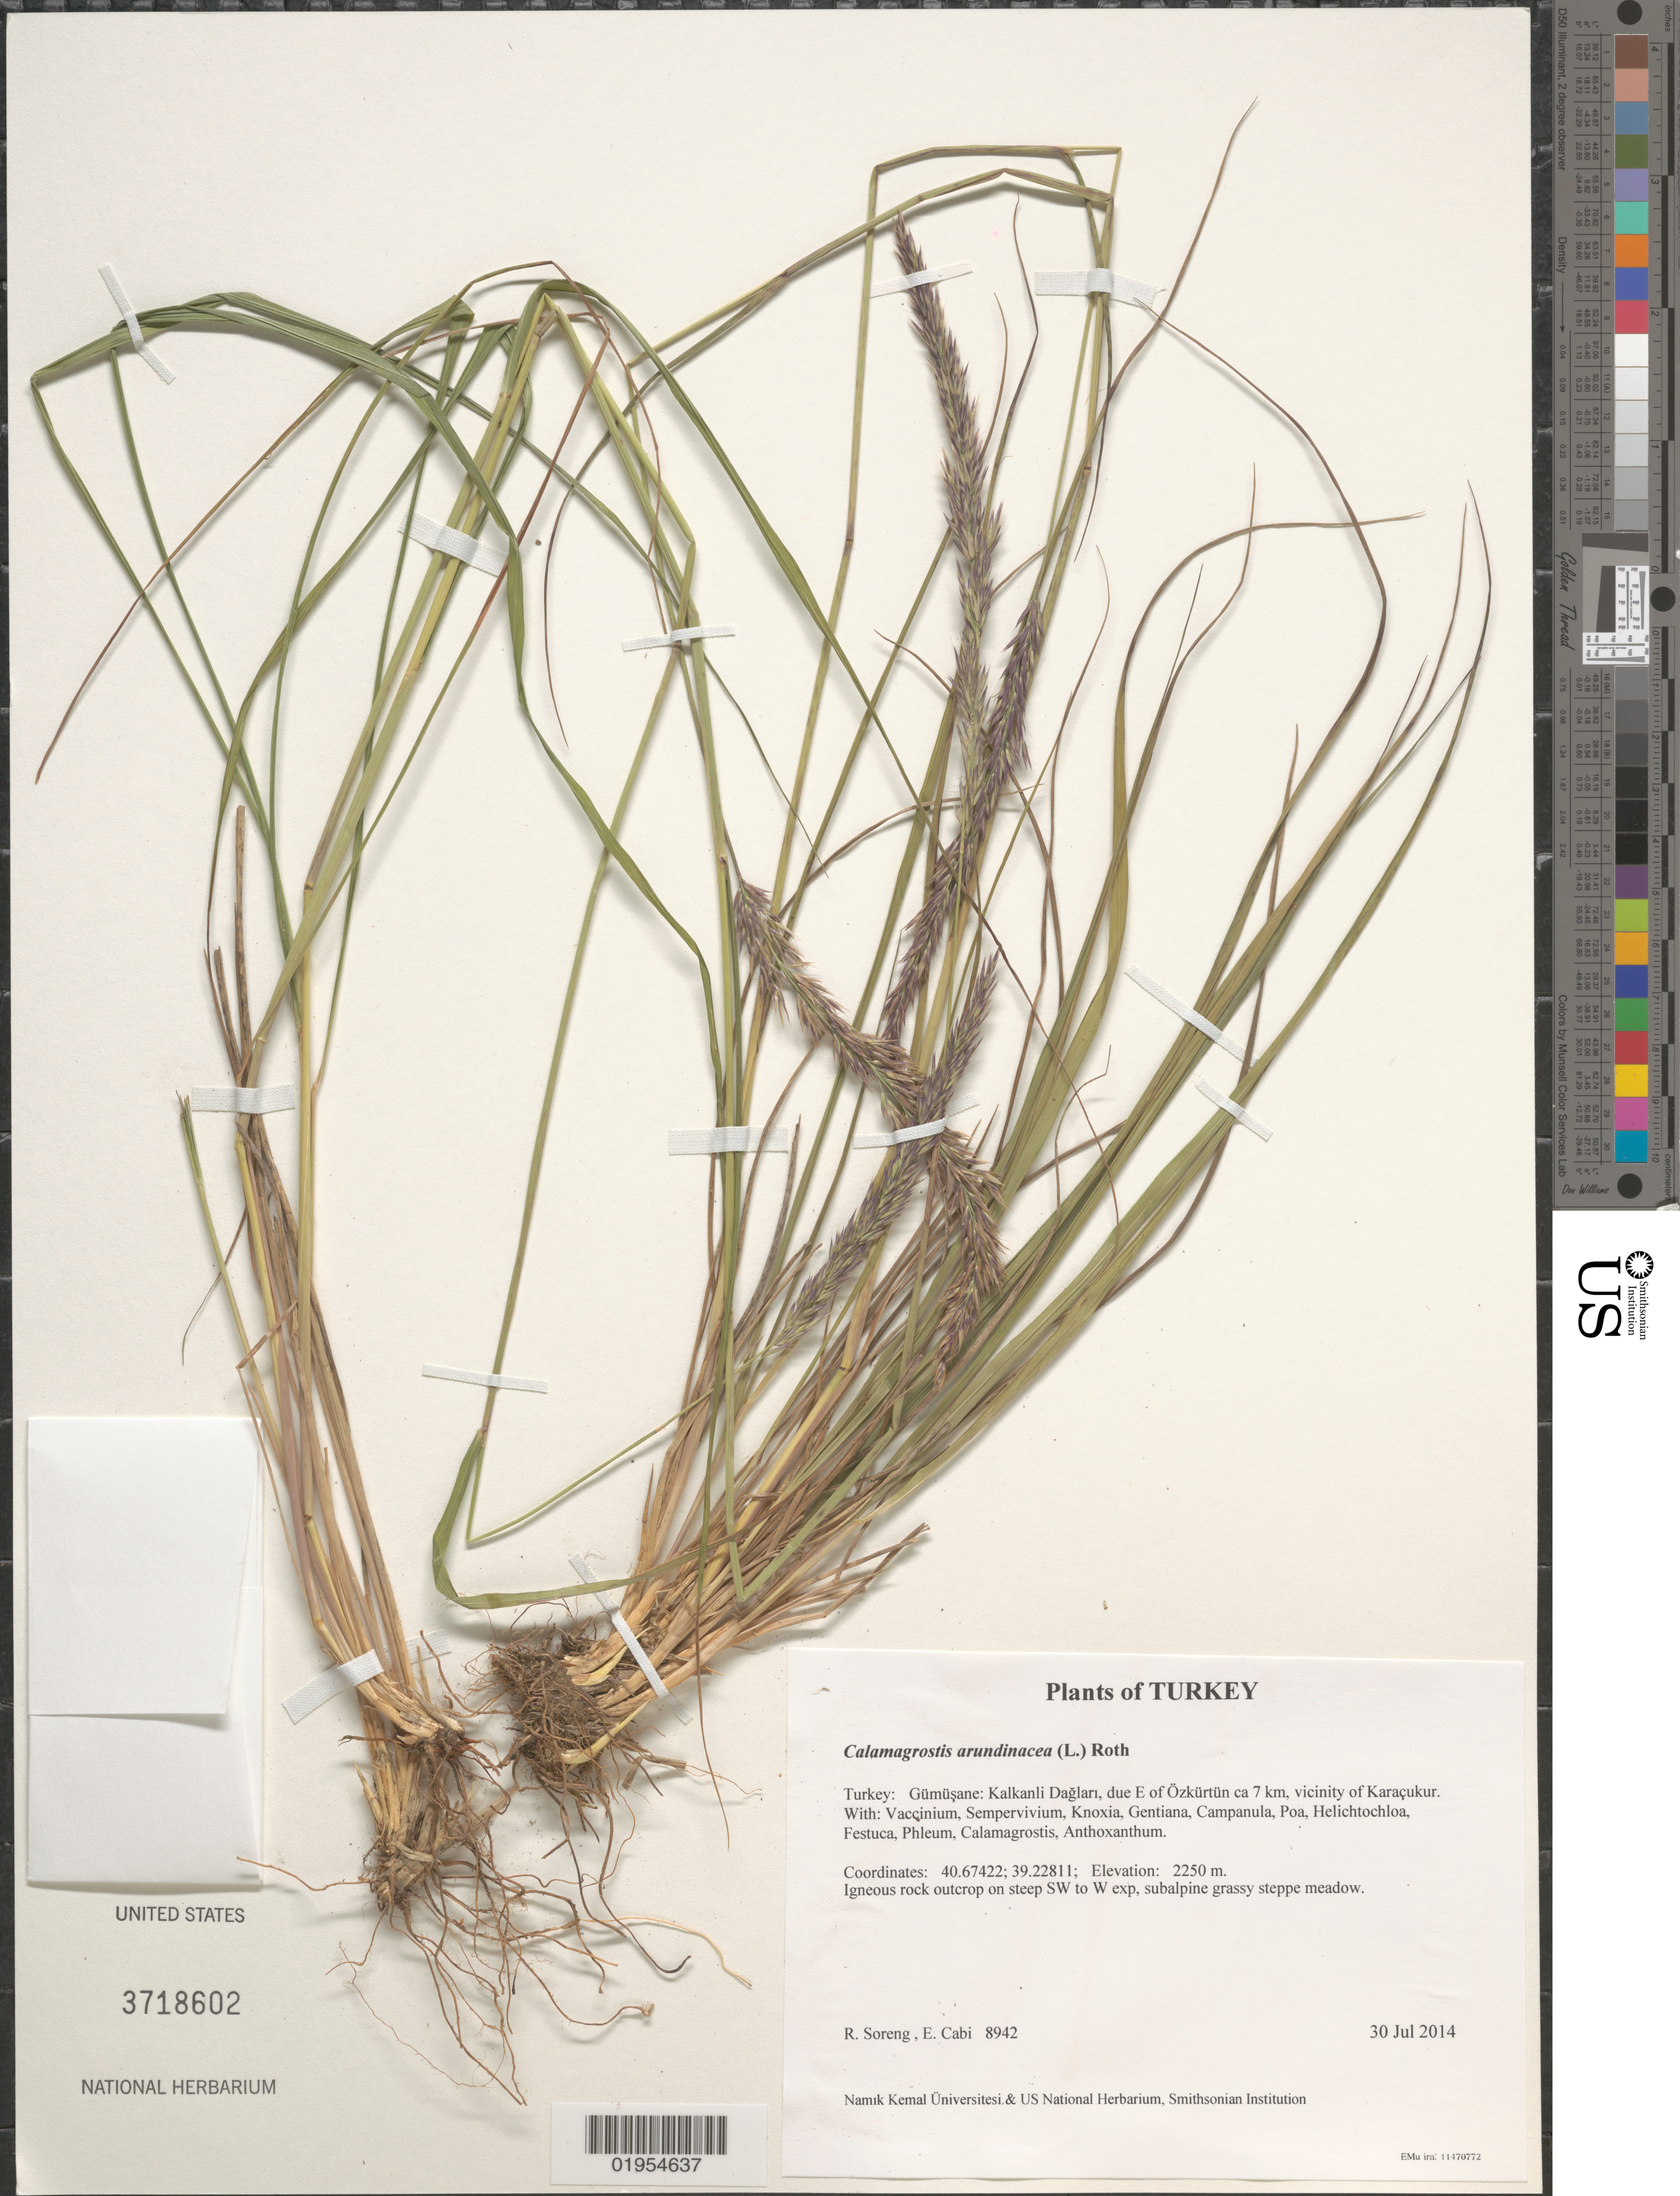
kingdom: Plantae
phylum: Tracheophyta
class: Liliopsida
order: Poales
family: Poaceae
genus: Calamagrostis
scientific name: Calamagrostis arundinacea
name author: (L.) Roth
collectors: R. J. Soreng & E. Cabi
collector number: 8942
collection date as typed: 30 Jul 2014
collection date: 2014-07-30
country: Turkey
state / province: Gumushane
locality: Kalkanli Daglari, due E of Özkürtün ca 7 km, vicinity of Karaçukur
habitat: Igneous rock outcrop on steep SW to W exp, subalpine grassy steppe meadow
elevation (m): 2250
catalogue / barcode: US 3718602